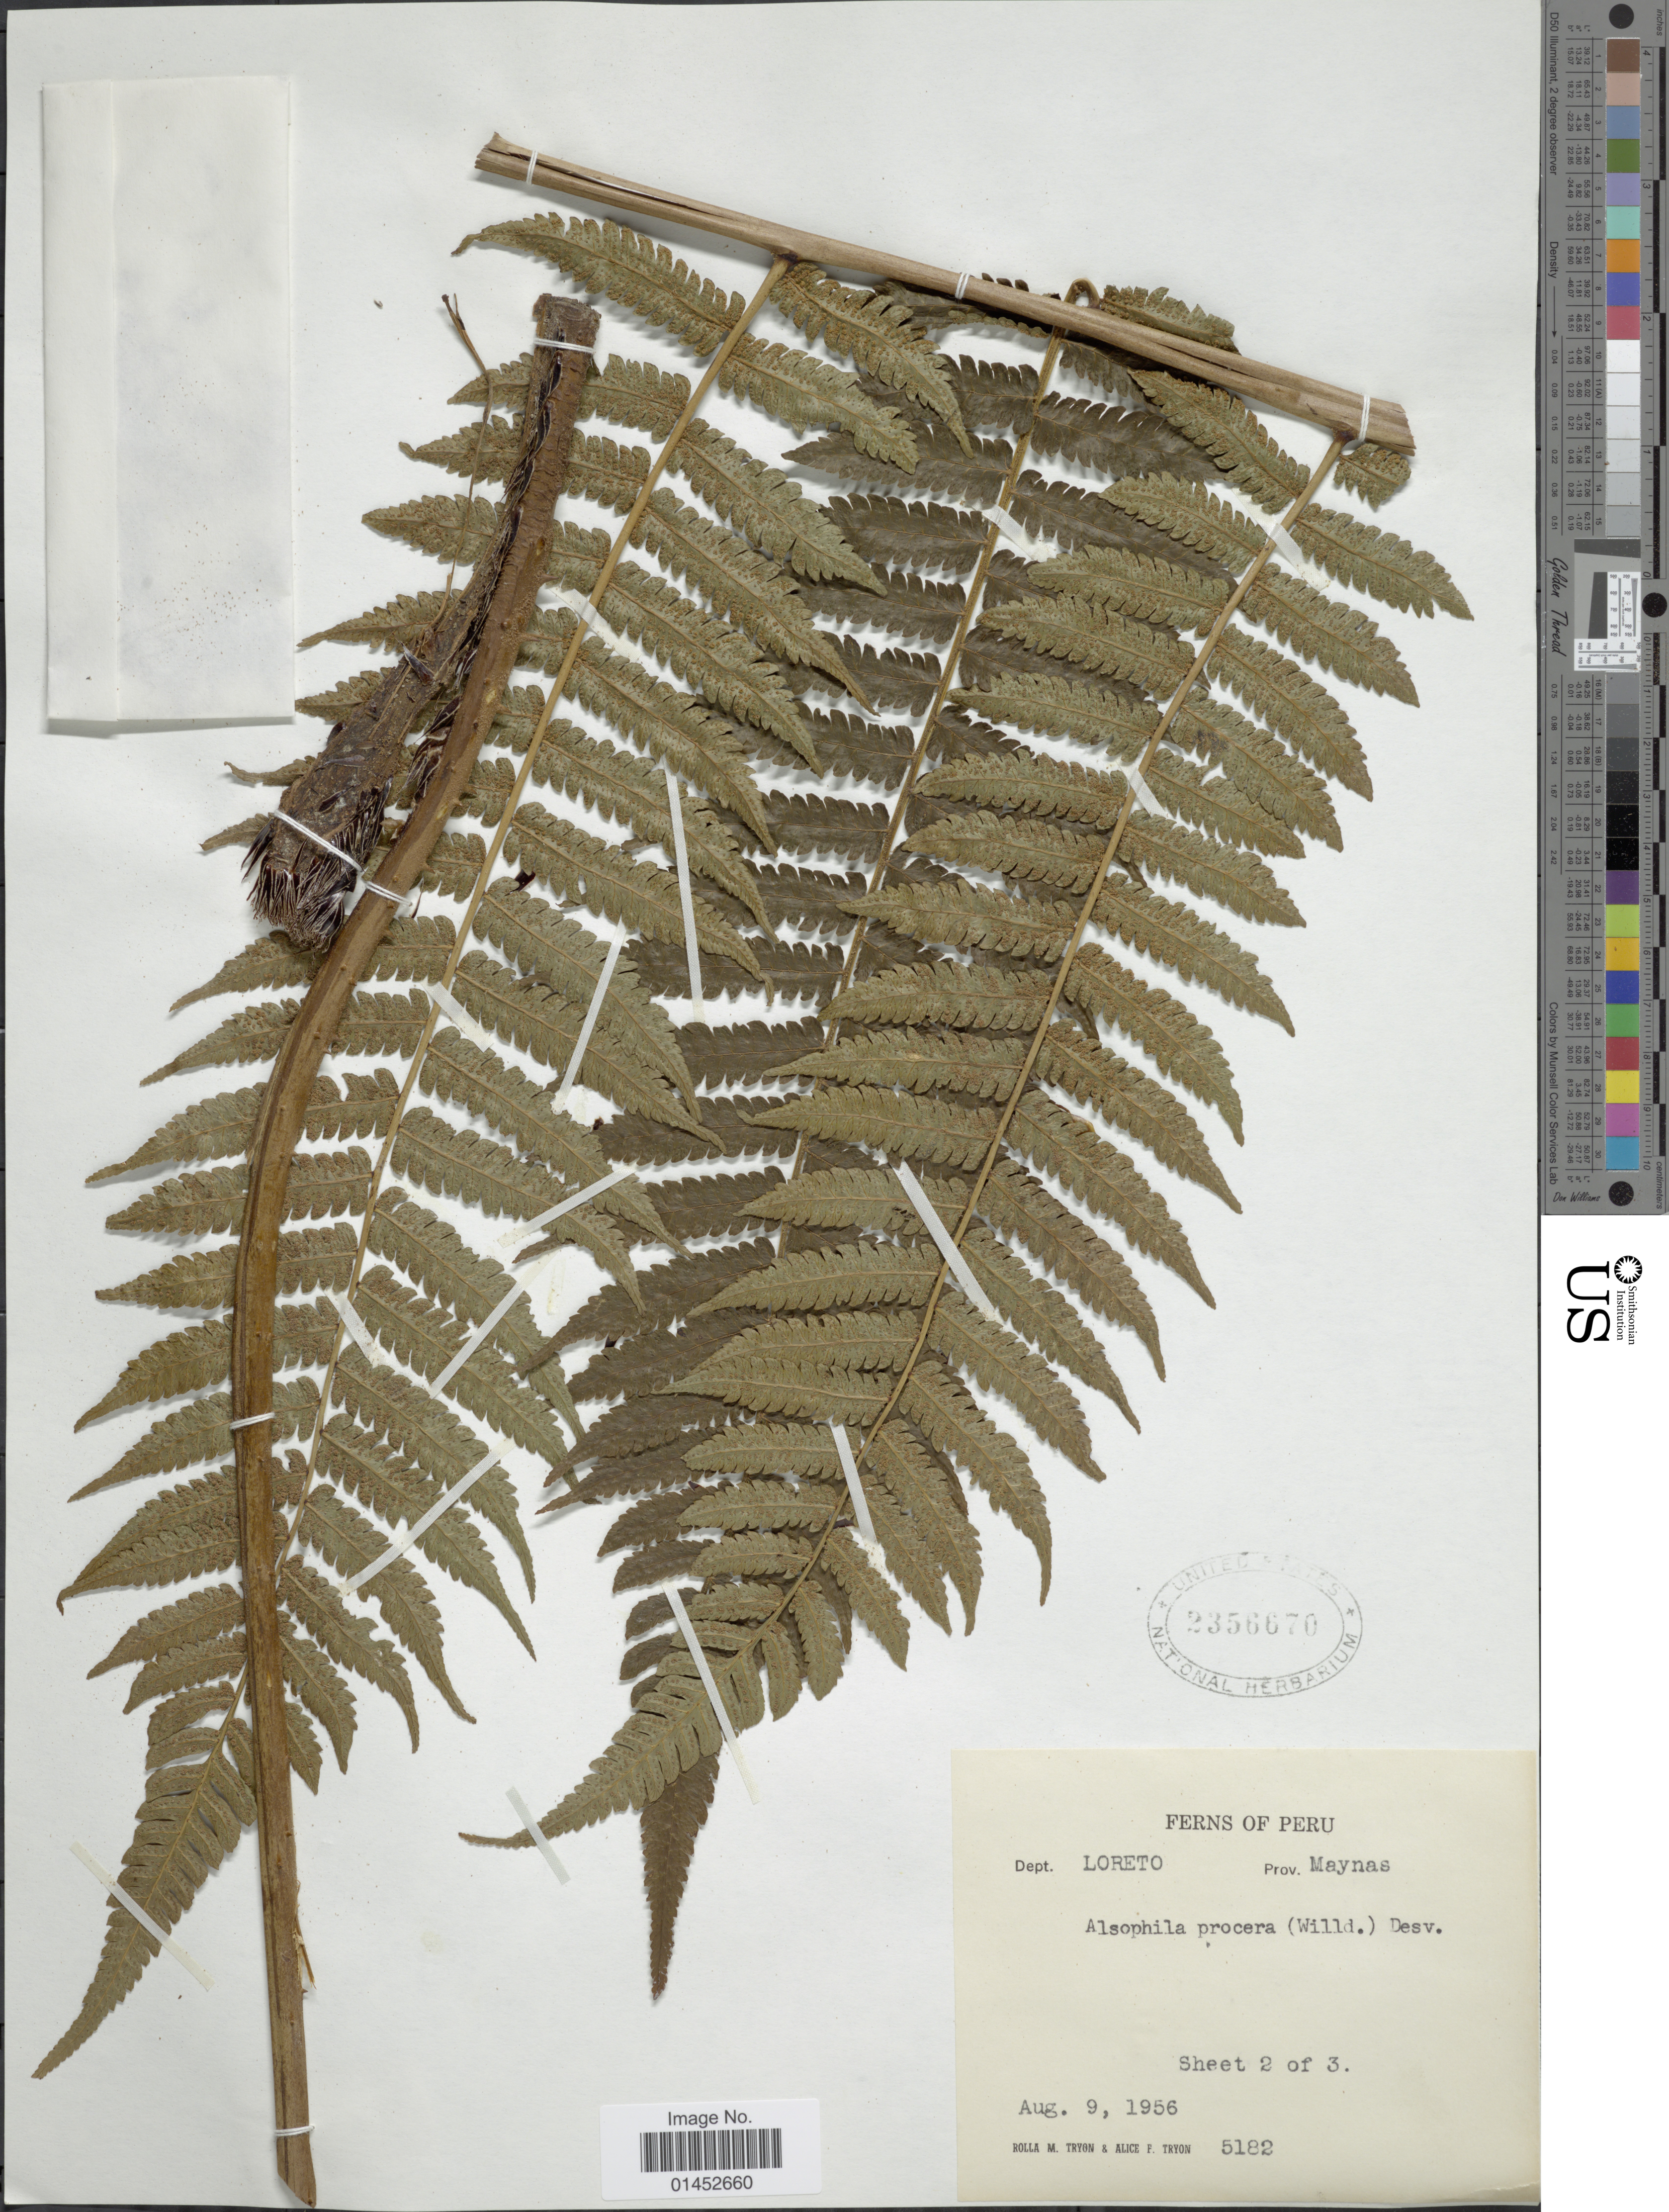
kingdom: Plantae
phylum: Tracheophyta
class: Polypodiopsida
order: Cyatheales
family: Cyatheaceae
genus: Cyathea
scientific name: Cyathea pungens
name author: (Willd.) Domin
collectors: R. M. Tryon & A. F. Tryon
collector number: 5182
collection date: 1956-08-09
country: Peru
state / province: Loreto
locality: Dept. Loreto, Prov. Maynas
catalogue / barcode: US 2356670